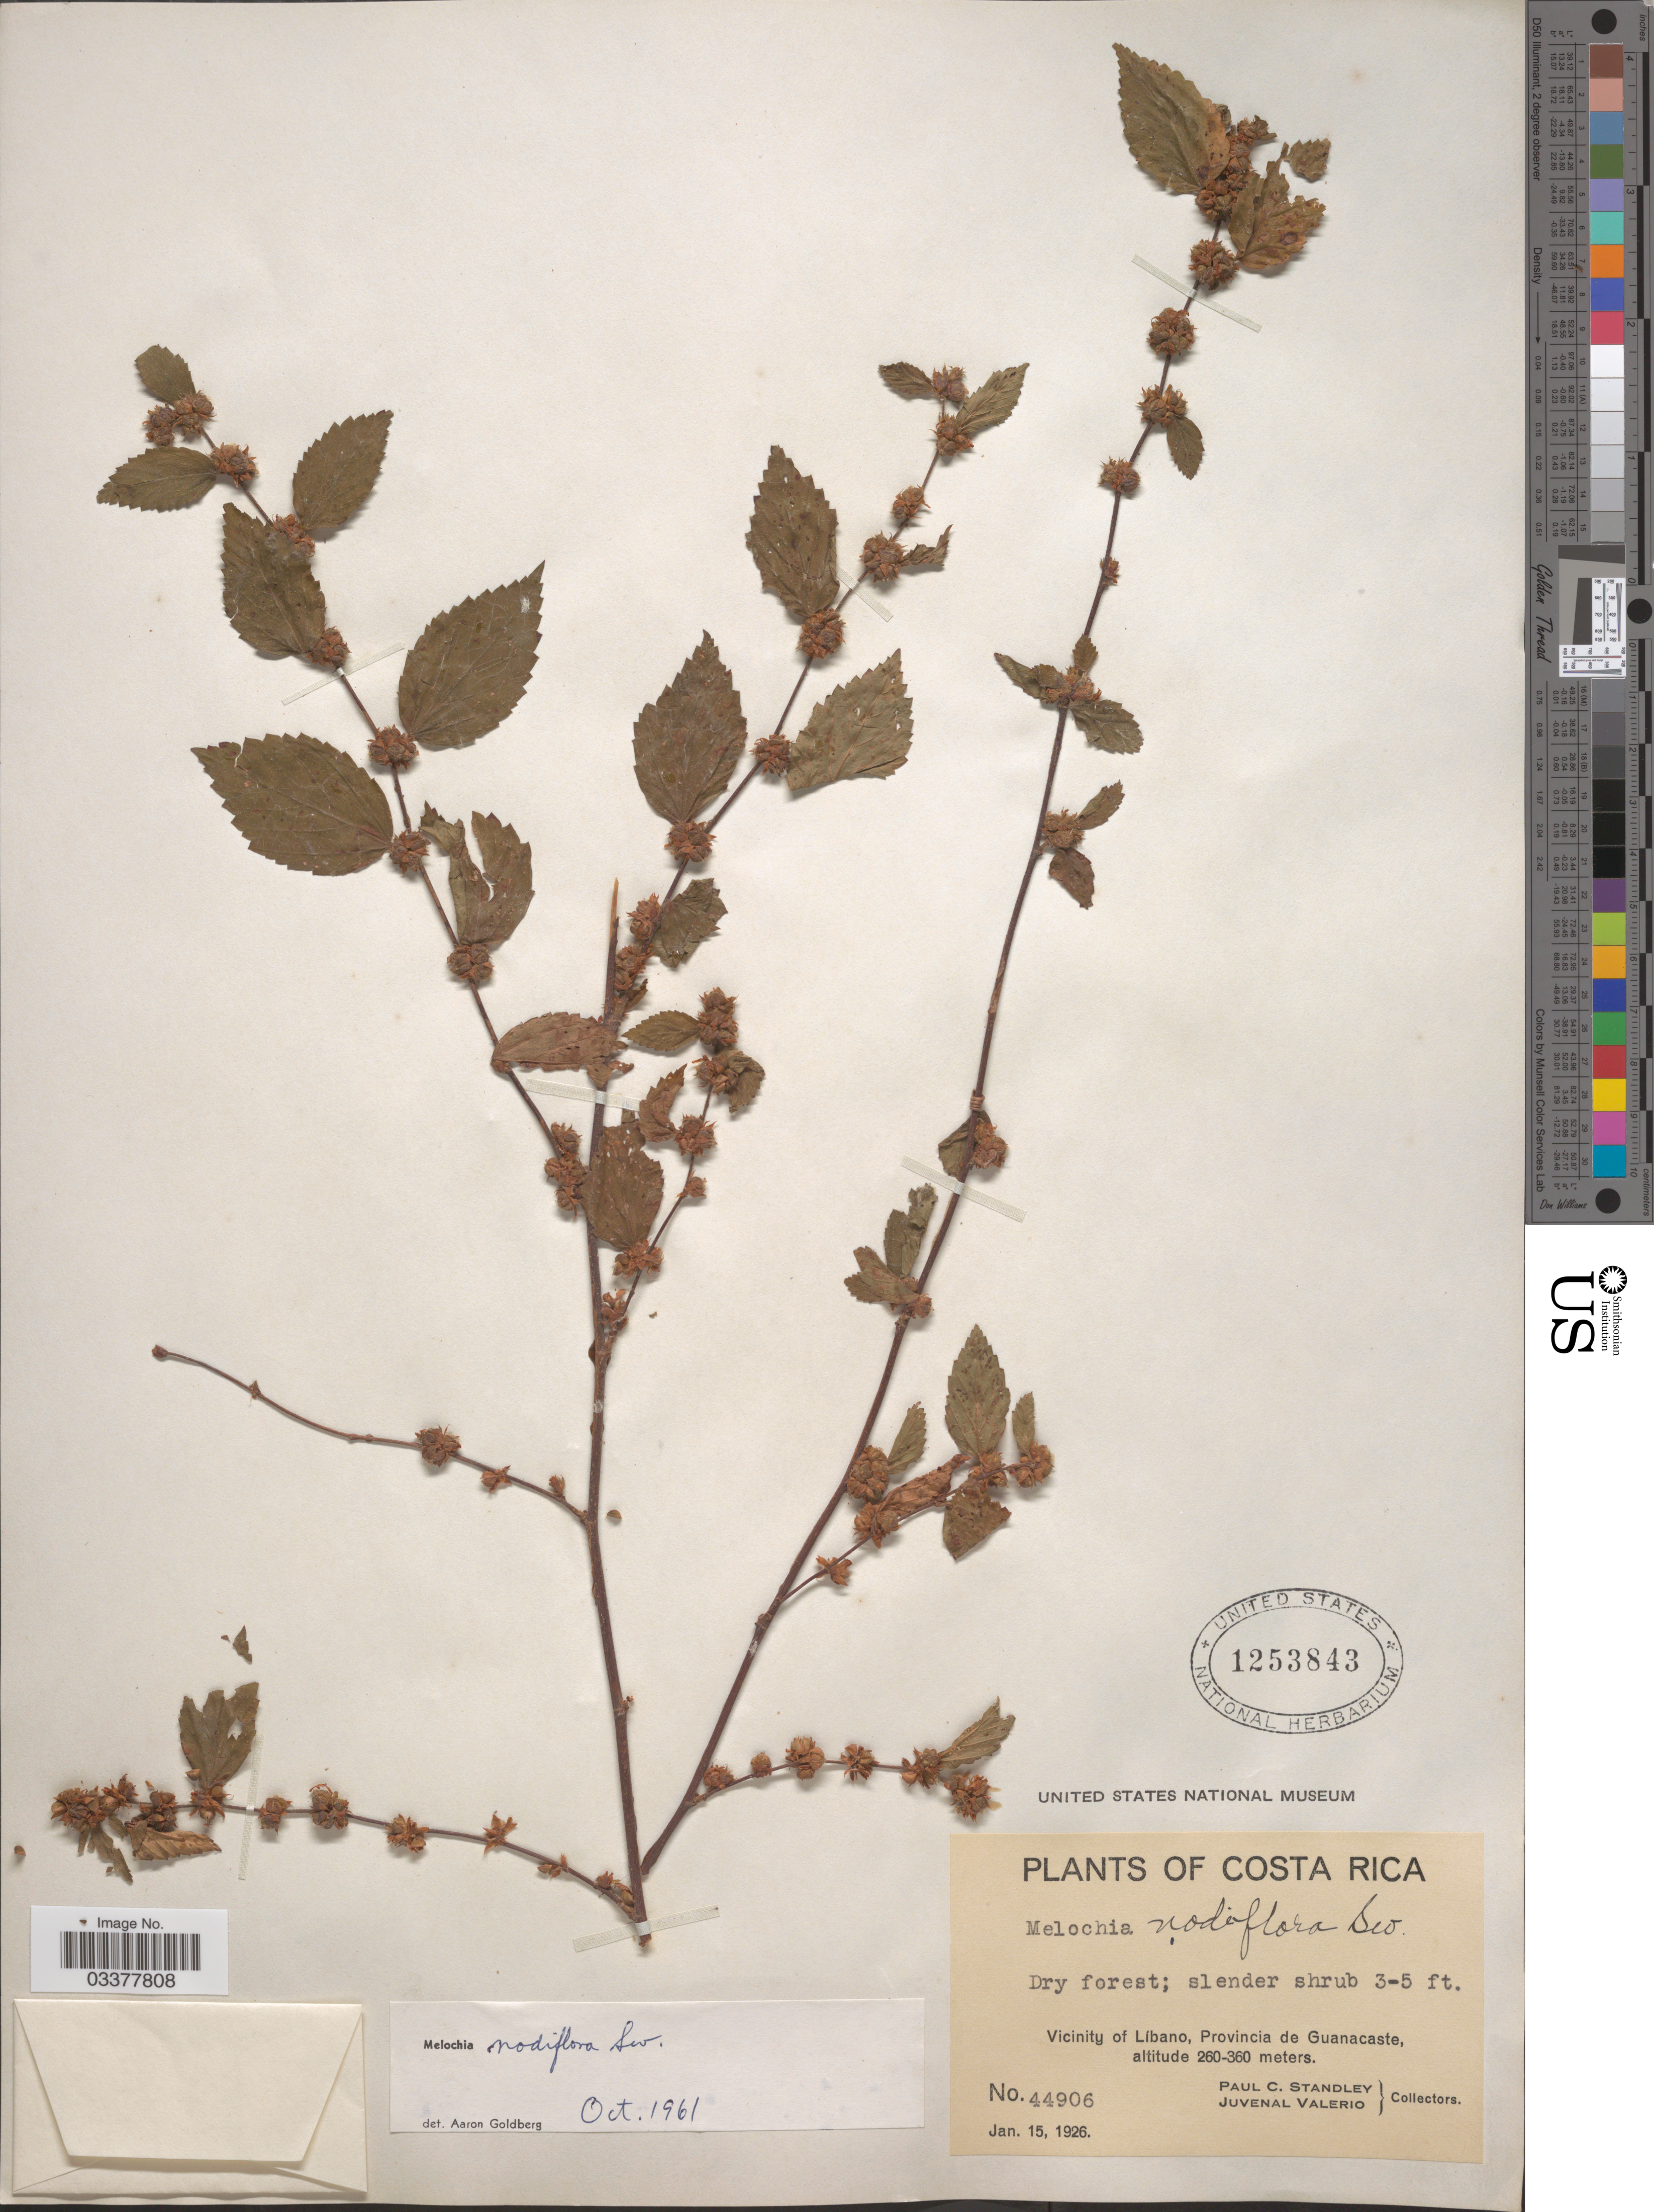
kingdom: Plantae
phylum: Tracheophyta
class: Magnoliopsida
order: Malvales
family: Malvaceae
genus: Melochia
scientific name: Melochia nodiflora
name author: Sw.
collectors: P. C. Standley & J. Valerio R.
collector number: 44906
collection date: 1926-01-15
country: Costa Rica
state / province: Guanacaste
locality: Vicinity of Líbano.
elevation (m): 260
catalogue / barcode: US 1253843